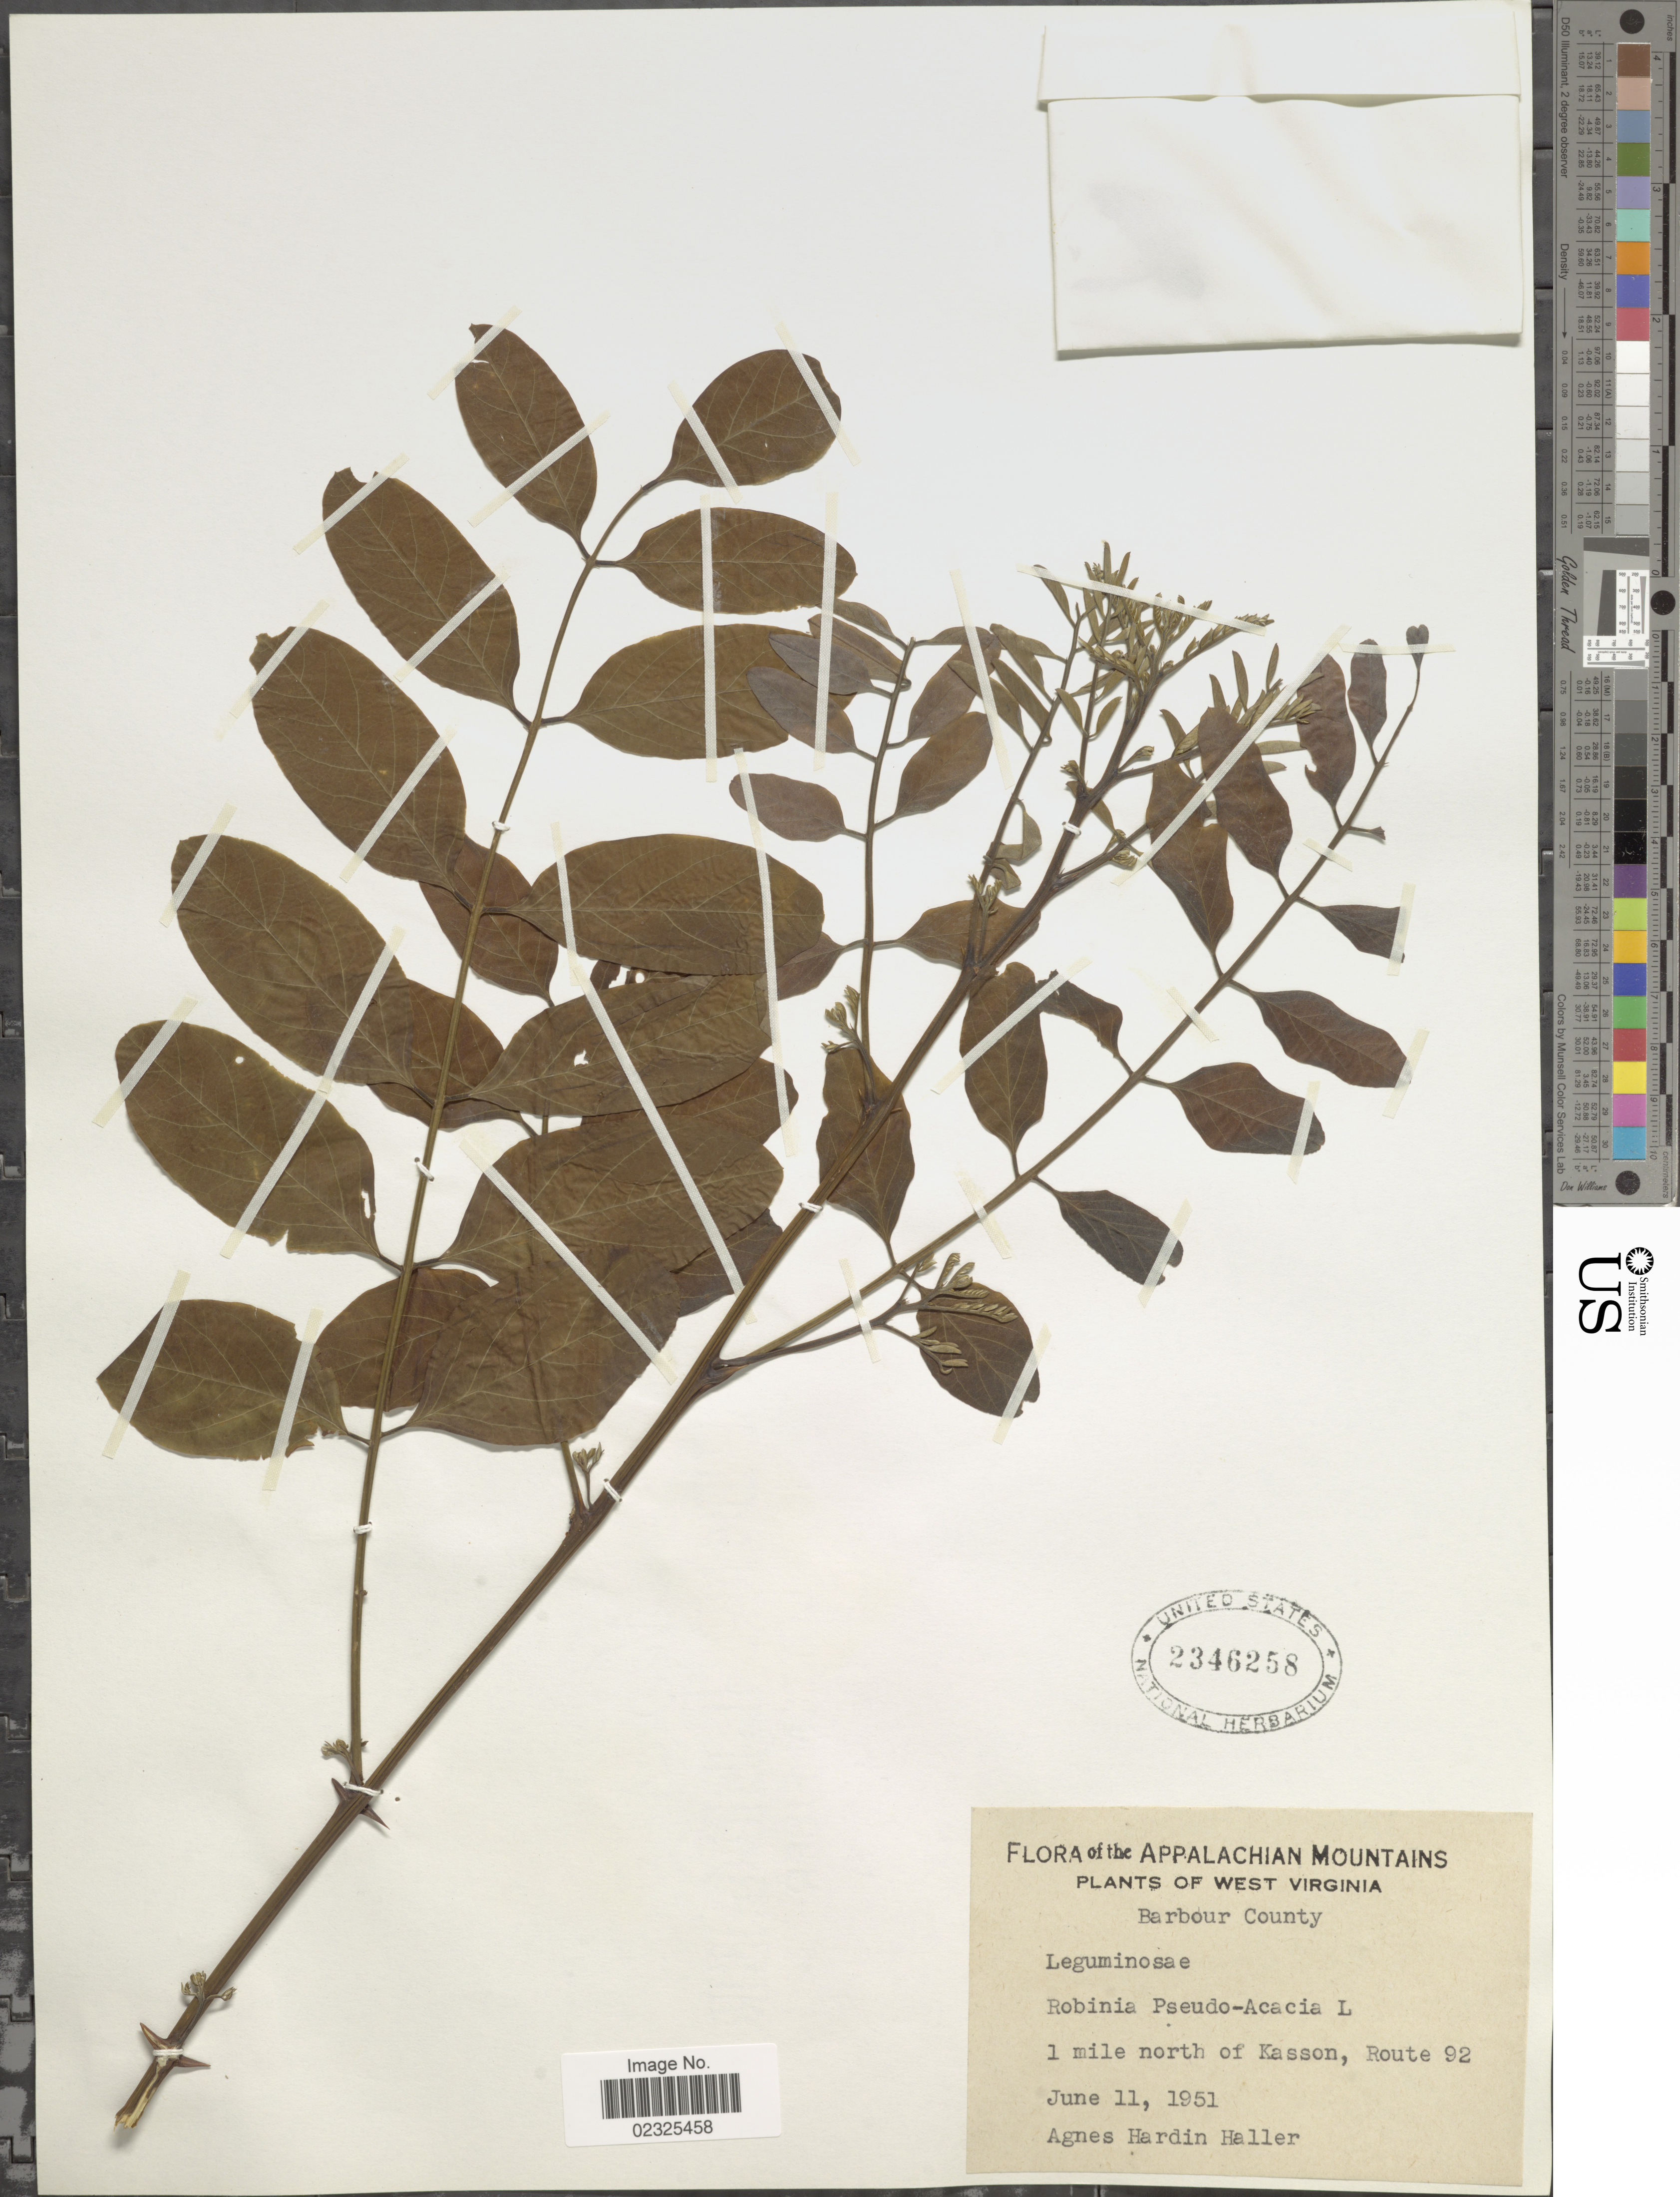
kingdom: Plantae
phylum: Tracheophyta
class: Magnoliopsida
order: Fabales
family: Fabaceae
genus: Robinia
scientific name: Robinia pseudoacacia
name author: L.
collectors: A. Haller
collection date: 1951-06-11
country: United States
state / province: West Virginia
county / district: Barbour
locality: Barbour County, 1 mile north of Kasson, Route 92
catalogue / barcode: US 2346258